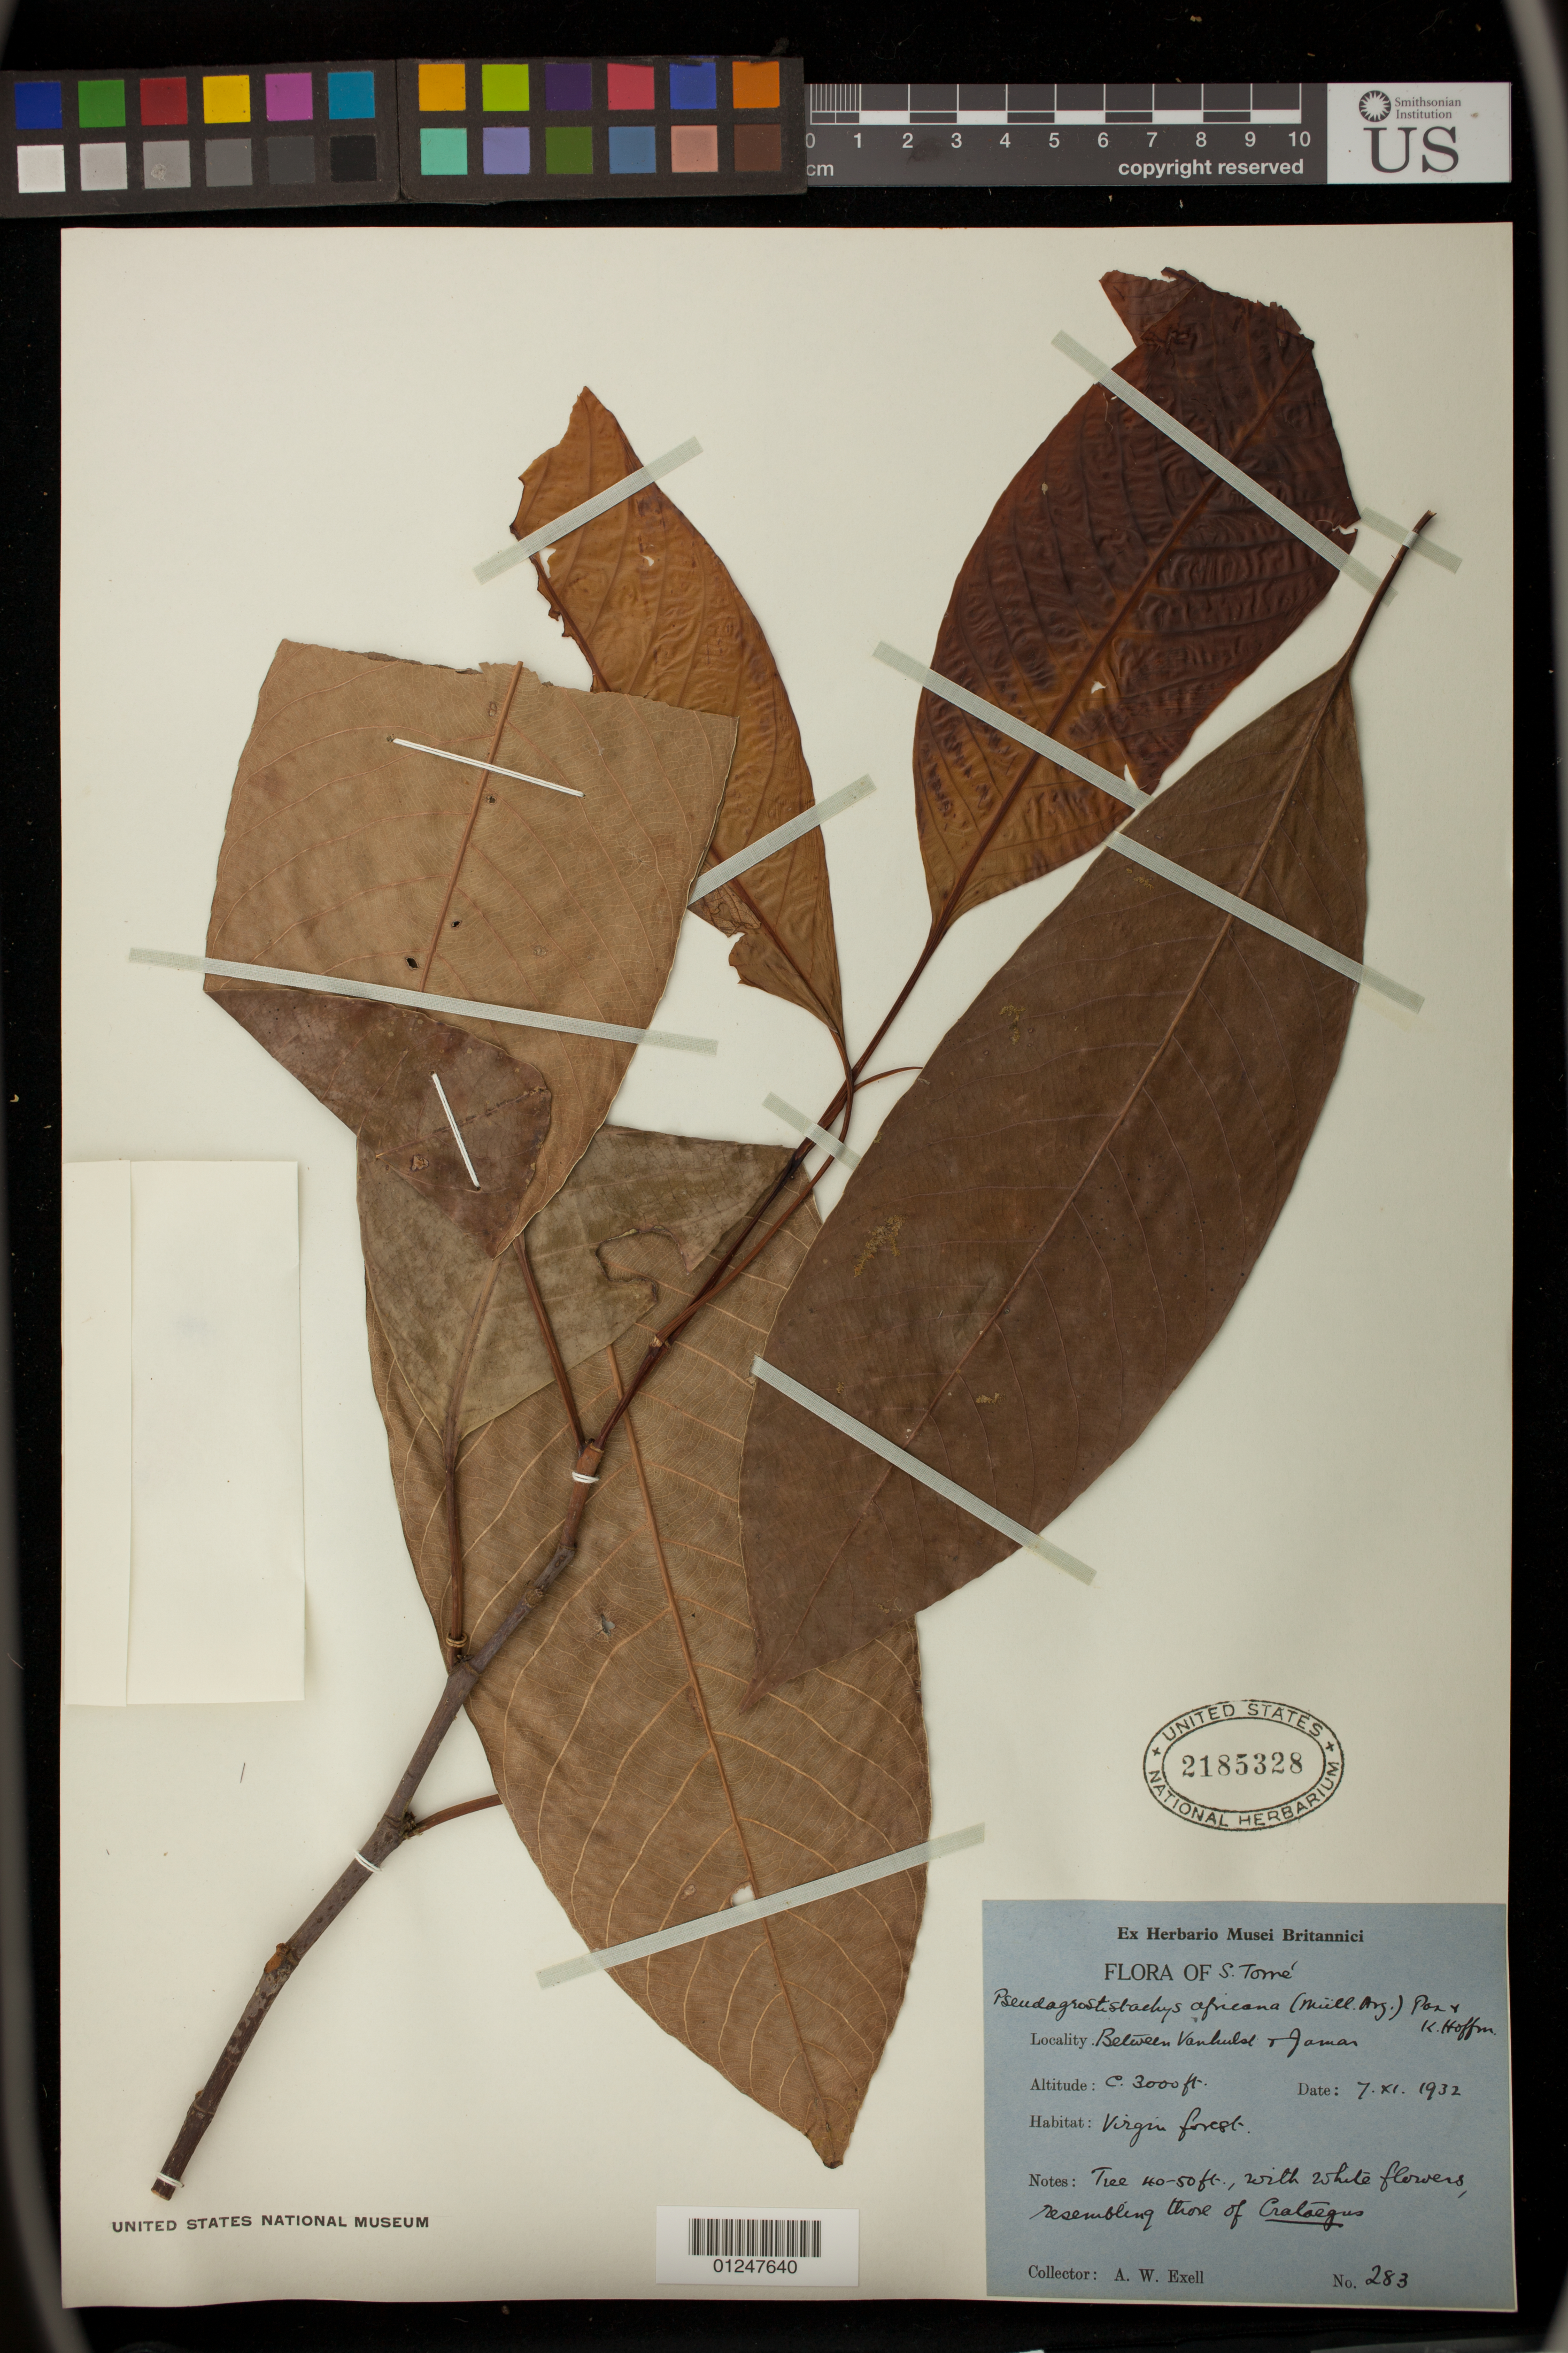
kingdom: Plantae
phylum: Tracheophyta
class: Magnoliopsida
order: Malpighiales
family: Euphorbiaceae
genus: Pseudagrostistachys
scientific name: Pseudagrostistachys africana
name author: (Müll. Arg.) Pax & K. Hoffm.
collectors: A. Exell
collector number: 283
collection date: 1932-11-07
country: Sao Tome and Principe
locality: Between Vanhulot & Jamar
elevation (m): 914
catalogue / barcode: US 2185328